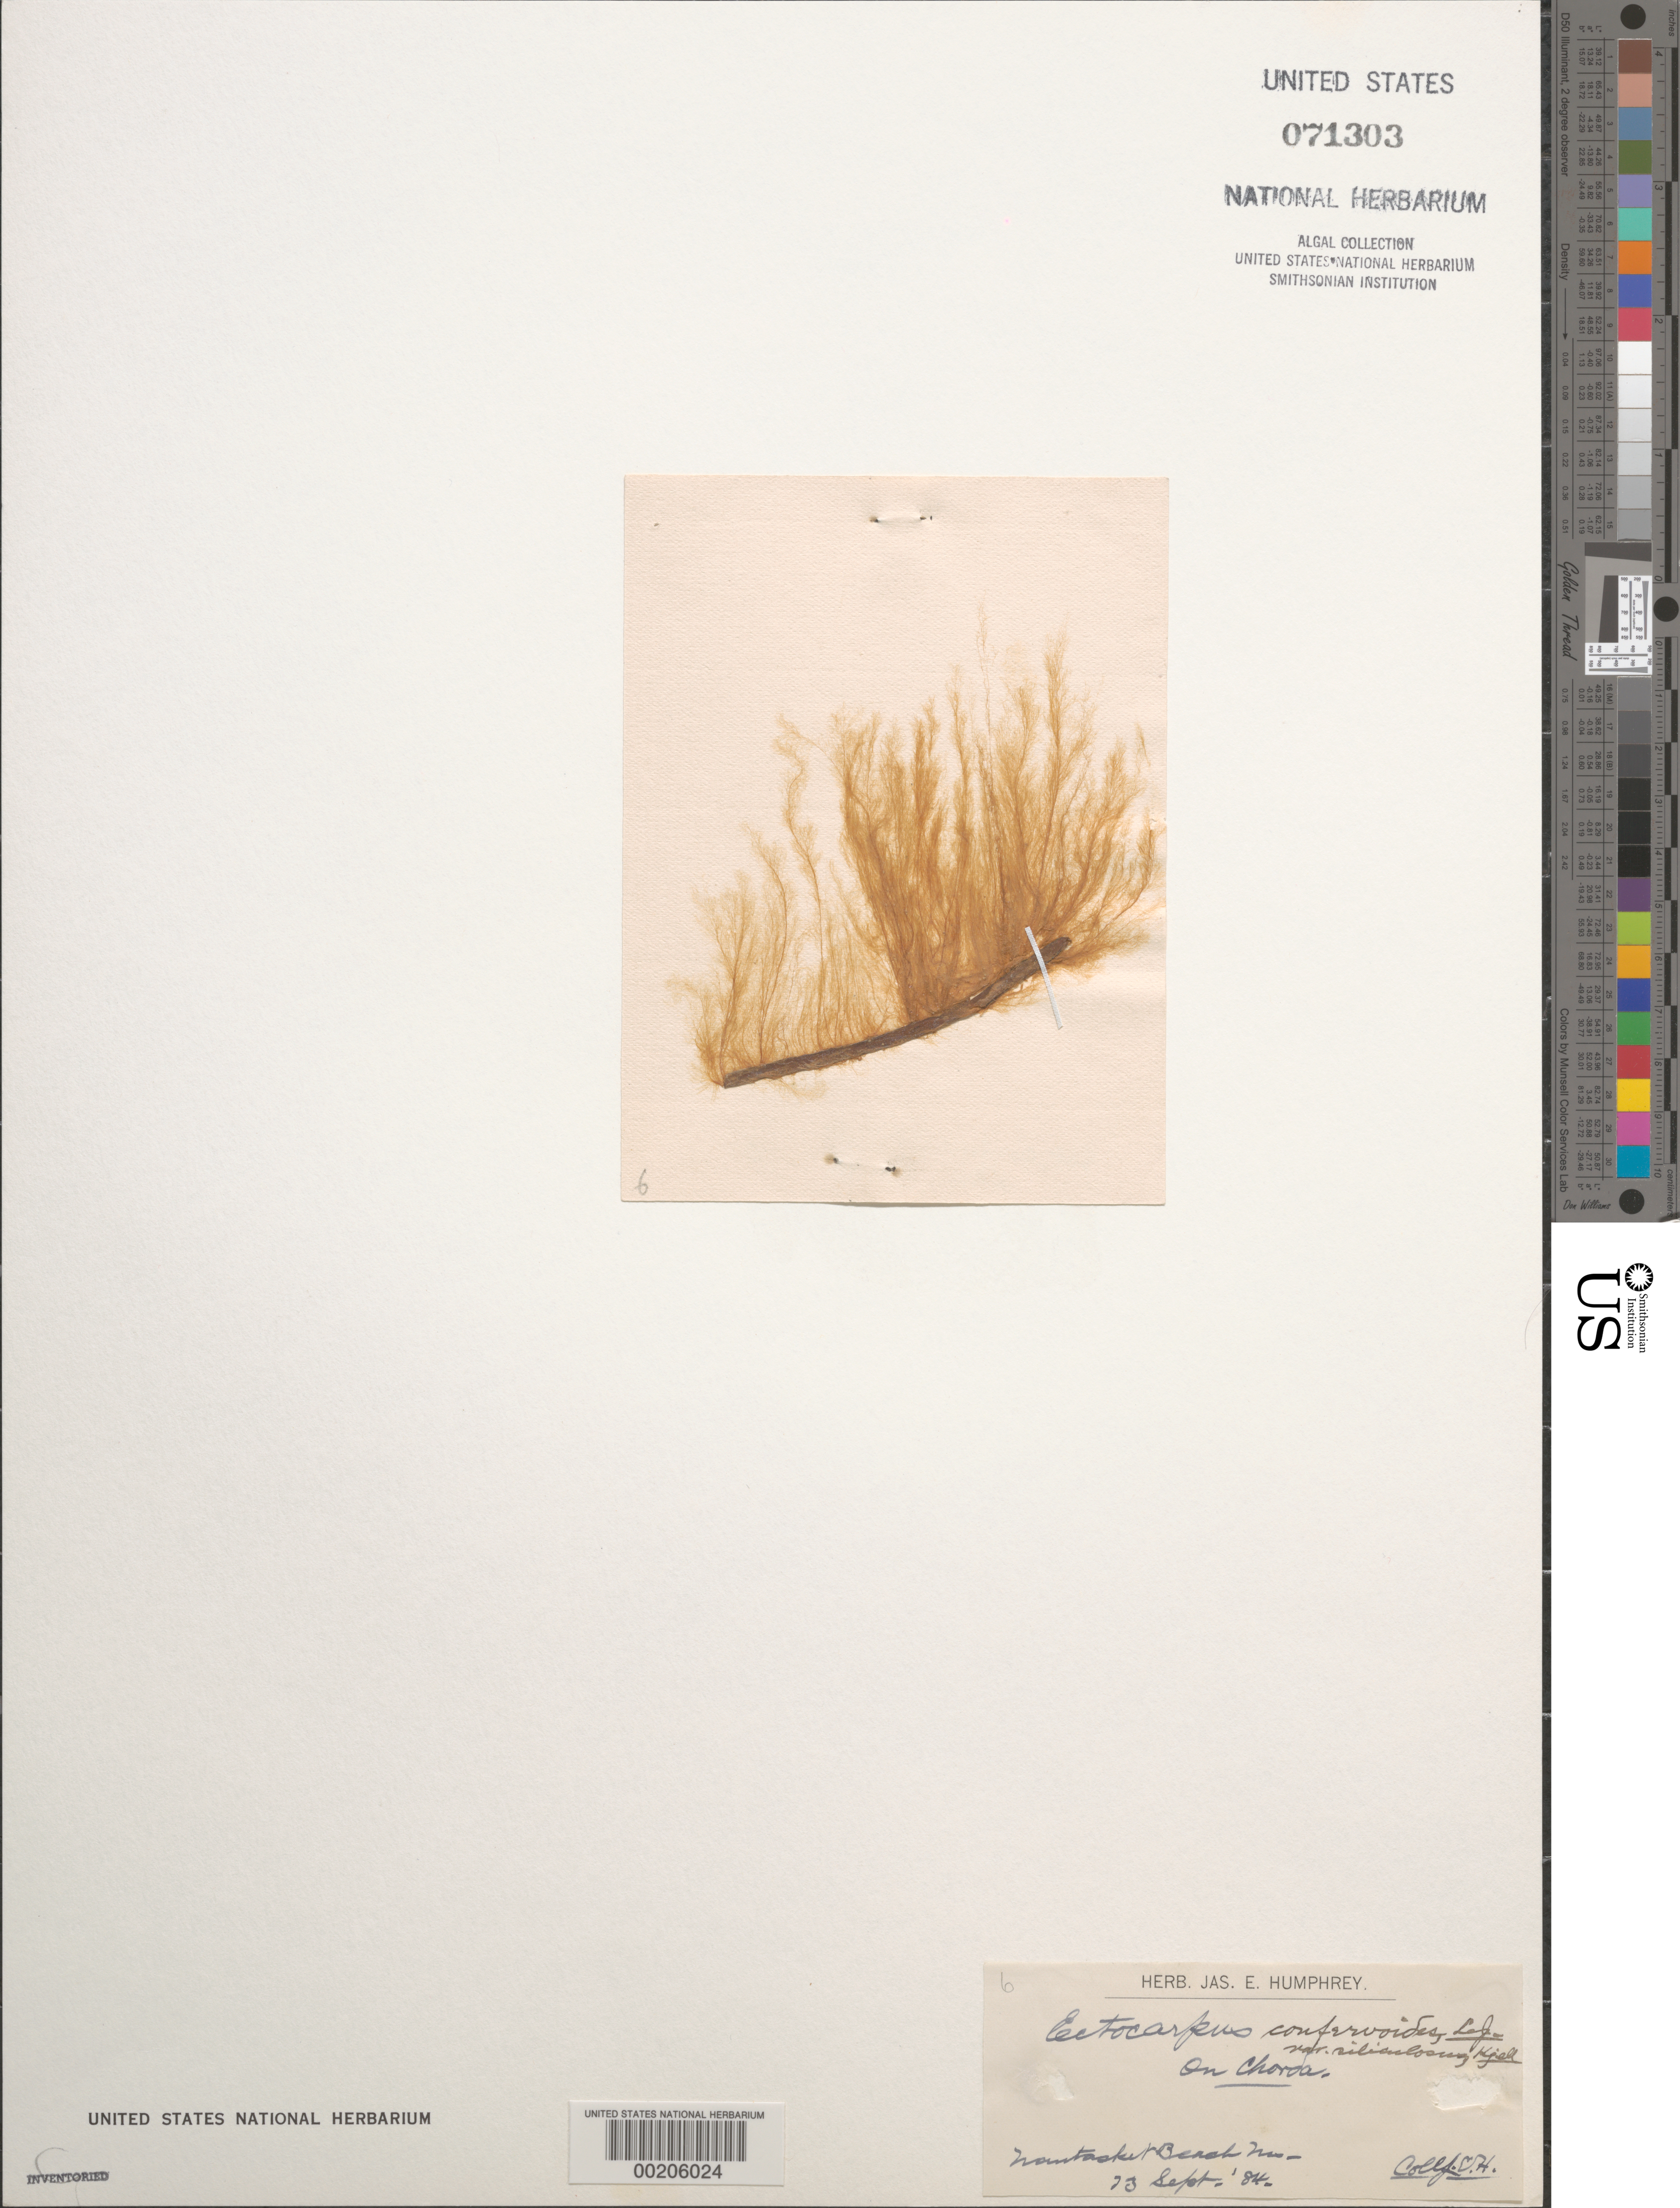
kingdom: Chromista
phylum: Ochrophyta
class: Phaeophyceae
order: Ectocarpales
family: Ectocarpaceae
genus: Ectocarpus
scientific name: Ectocarpus siliculosus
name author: (Dillwyn) Lyngbye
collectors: J. Humphrey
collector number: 6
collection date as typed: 23 Sep 1884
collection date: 1884-09-23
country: United States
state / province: Massachusetts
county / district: Plymouth County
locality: Nantasket Beach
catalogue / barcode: US 71303